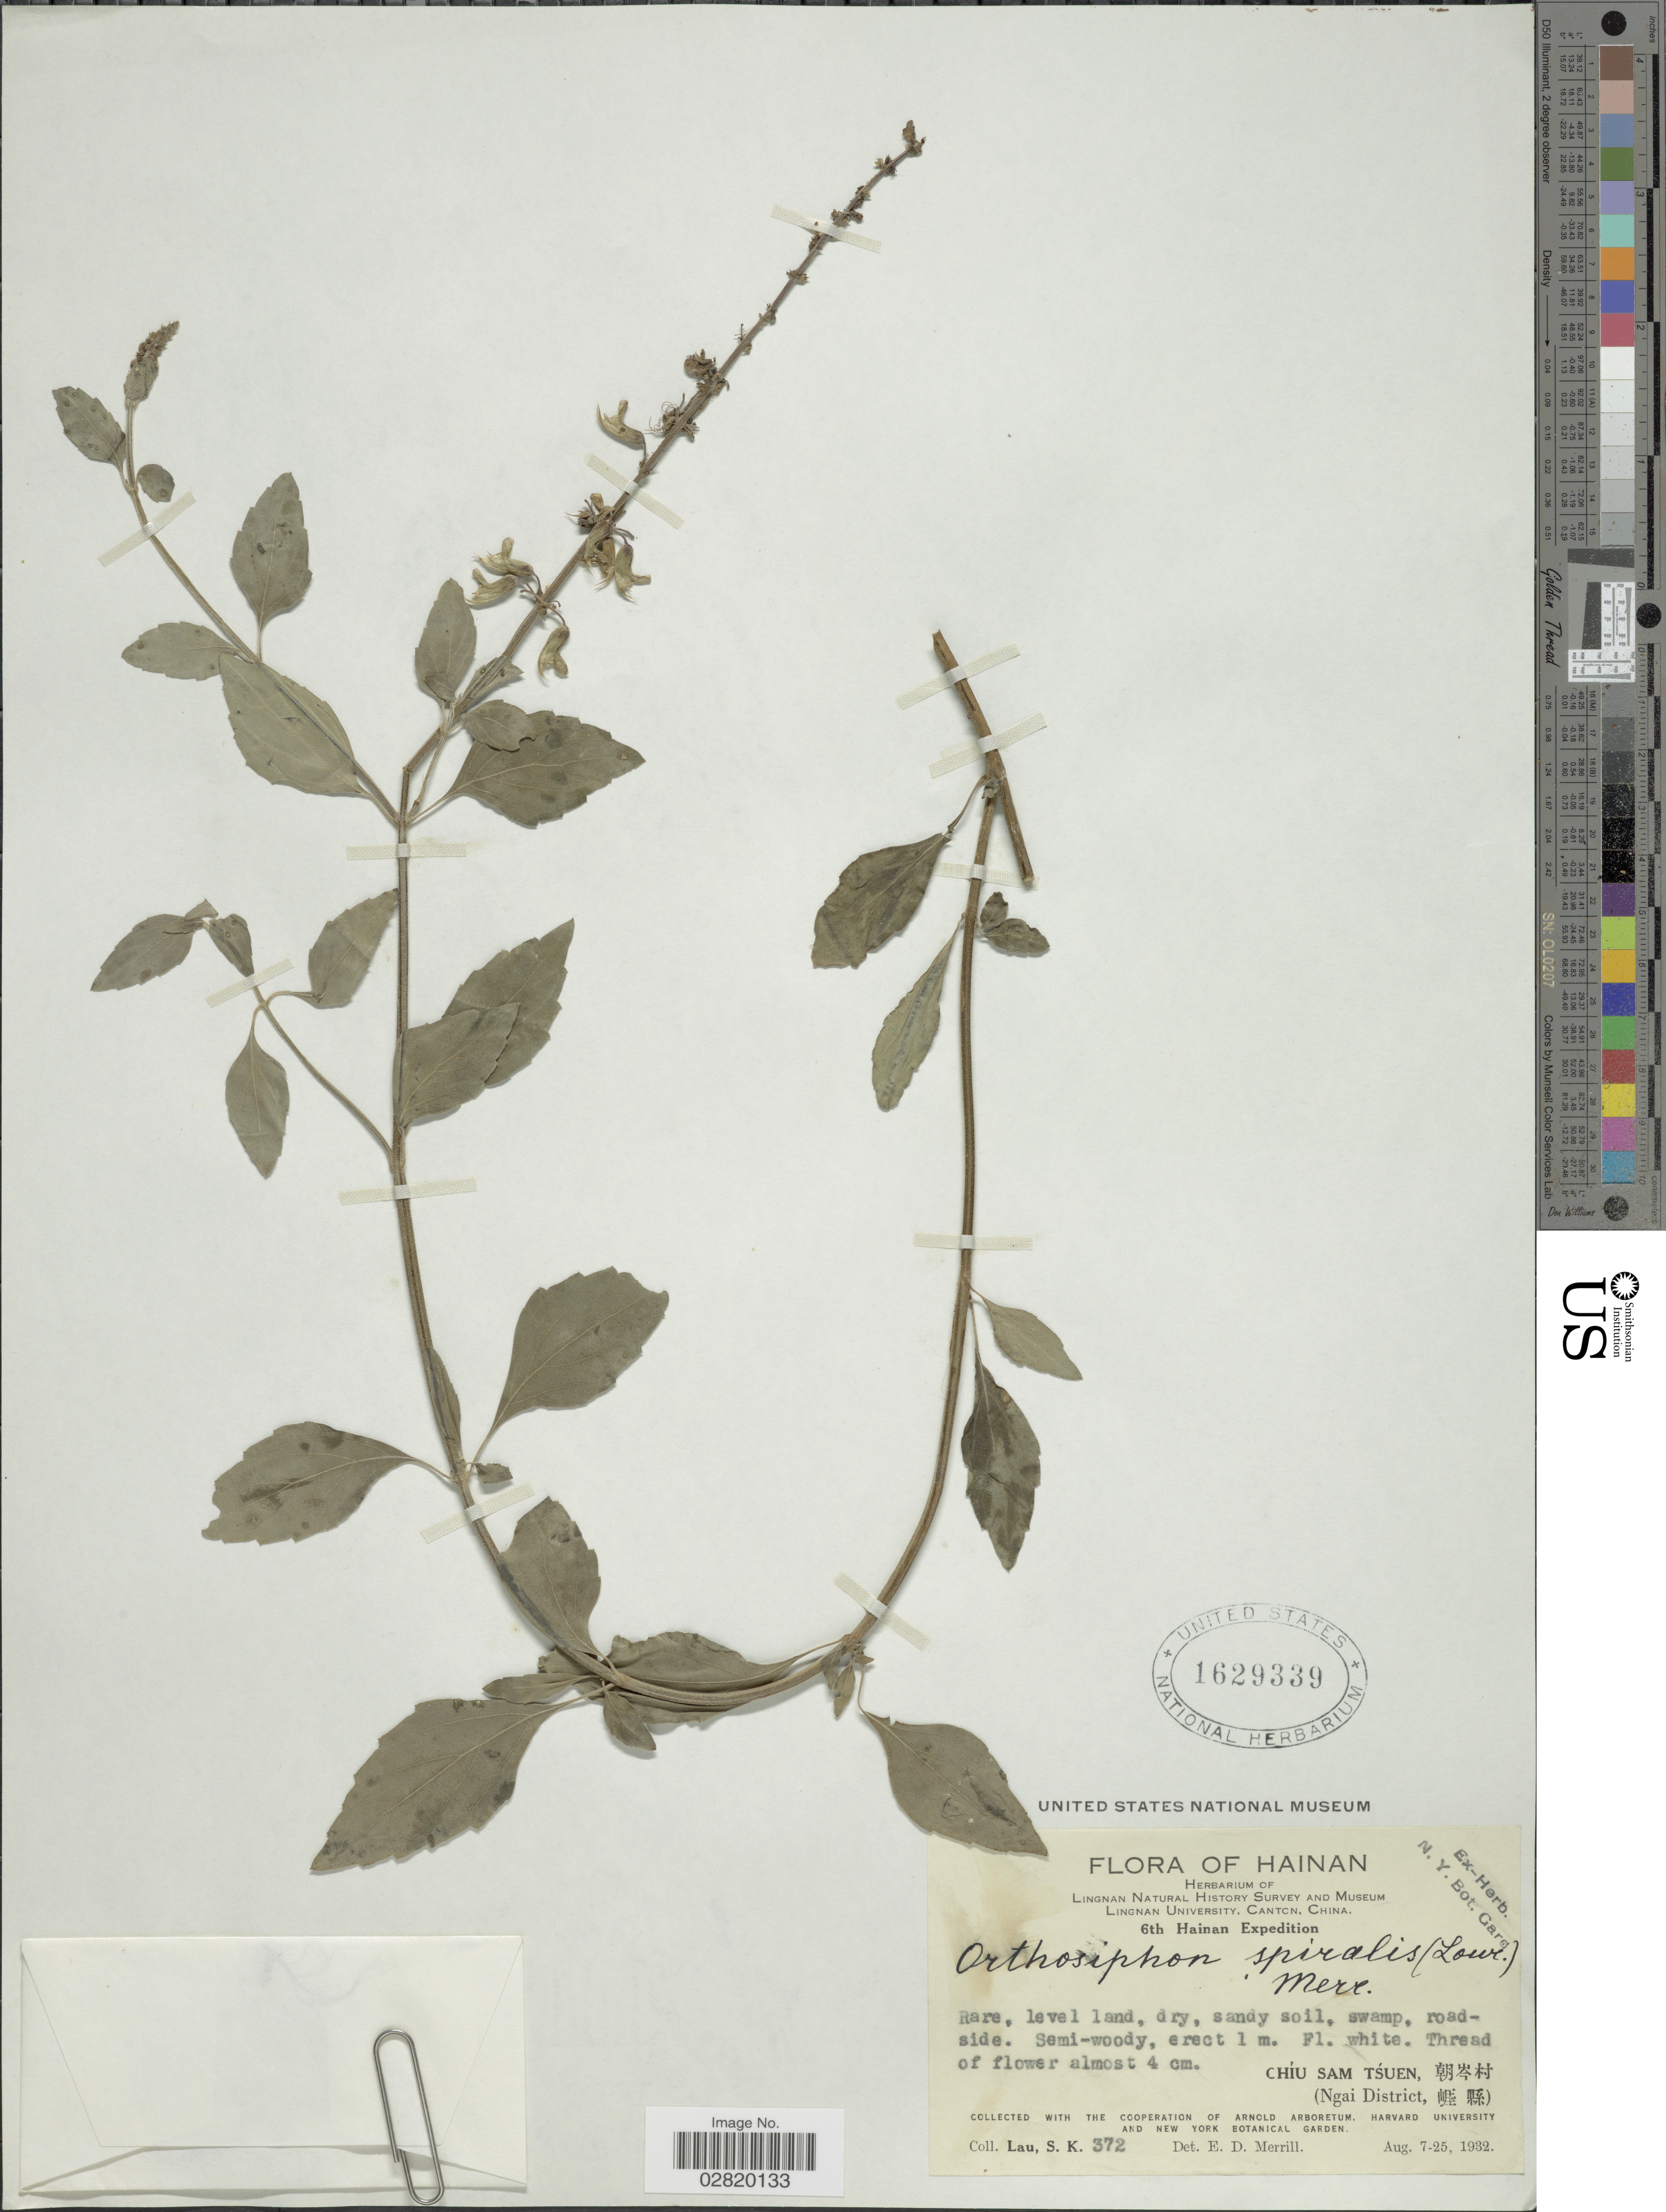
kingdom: Plantae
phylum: Tracheophyta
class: Magnoliopsida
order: Lamiales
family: Lamiaceae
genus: Orthosiphon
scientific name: Orthosiphon spiralis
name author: (Lour.) Merr.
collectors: S. K. Lau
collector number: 372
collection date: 1932-05-07/1932-08-25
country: China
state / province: Hainan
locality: Chíu Sam Tsuen. Ngai District.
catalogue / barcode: US 1629339